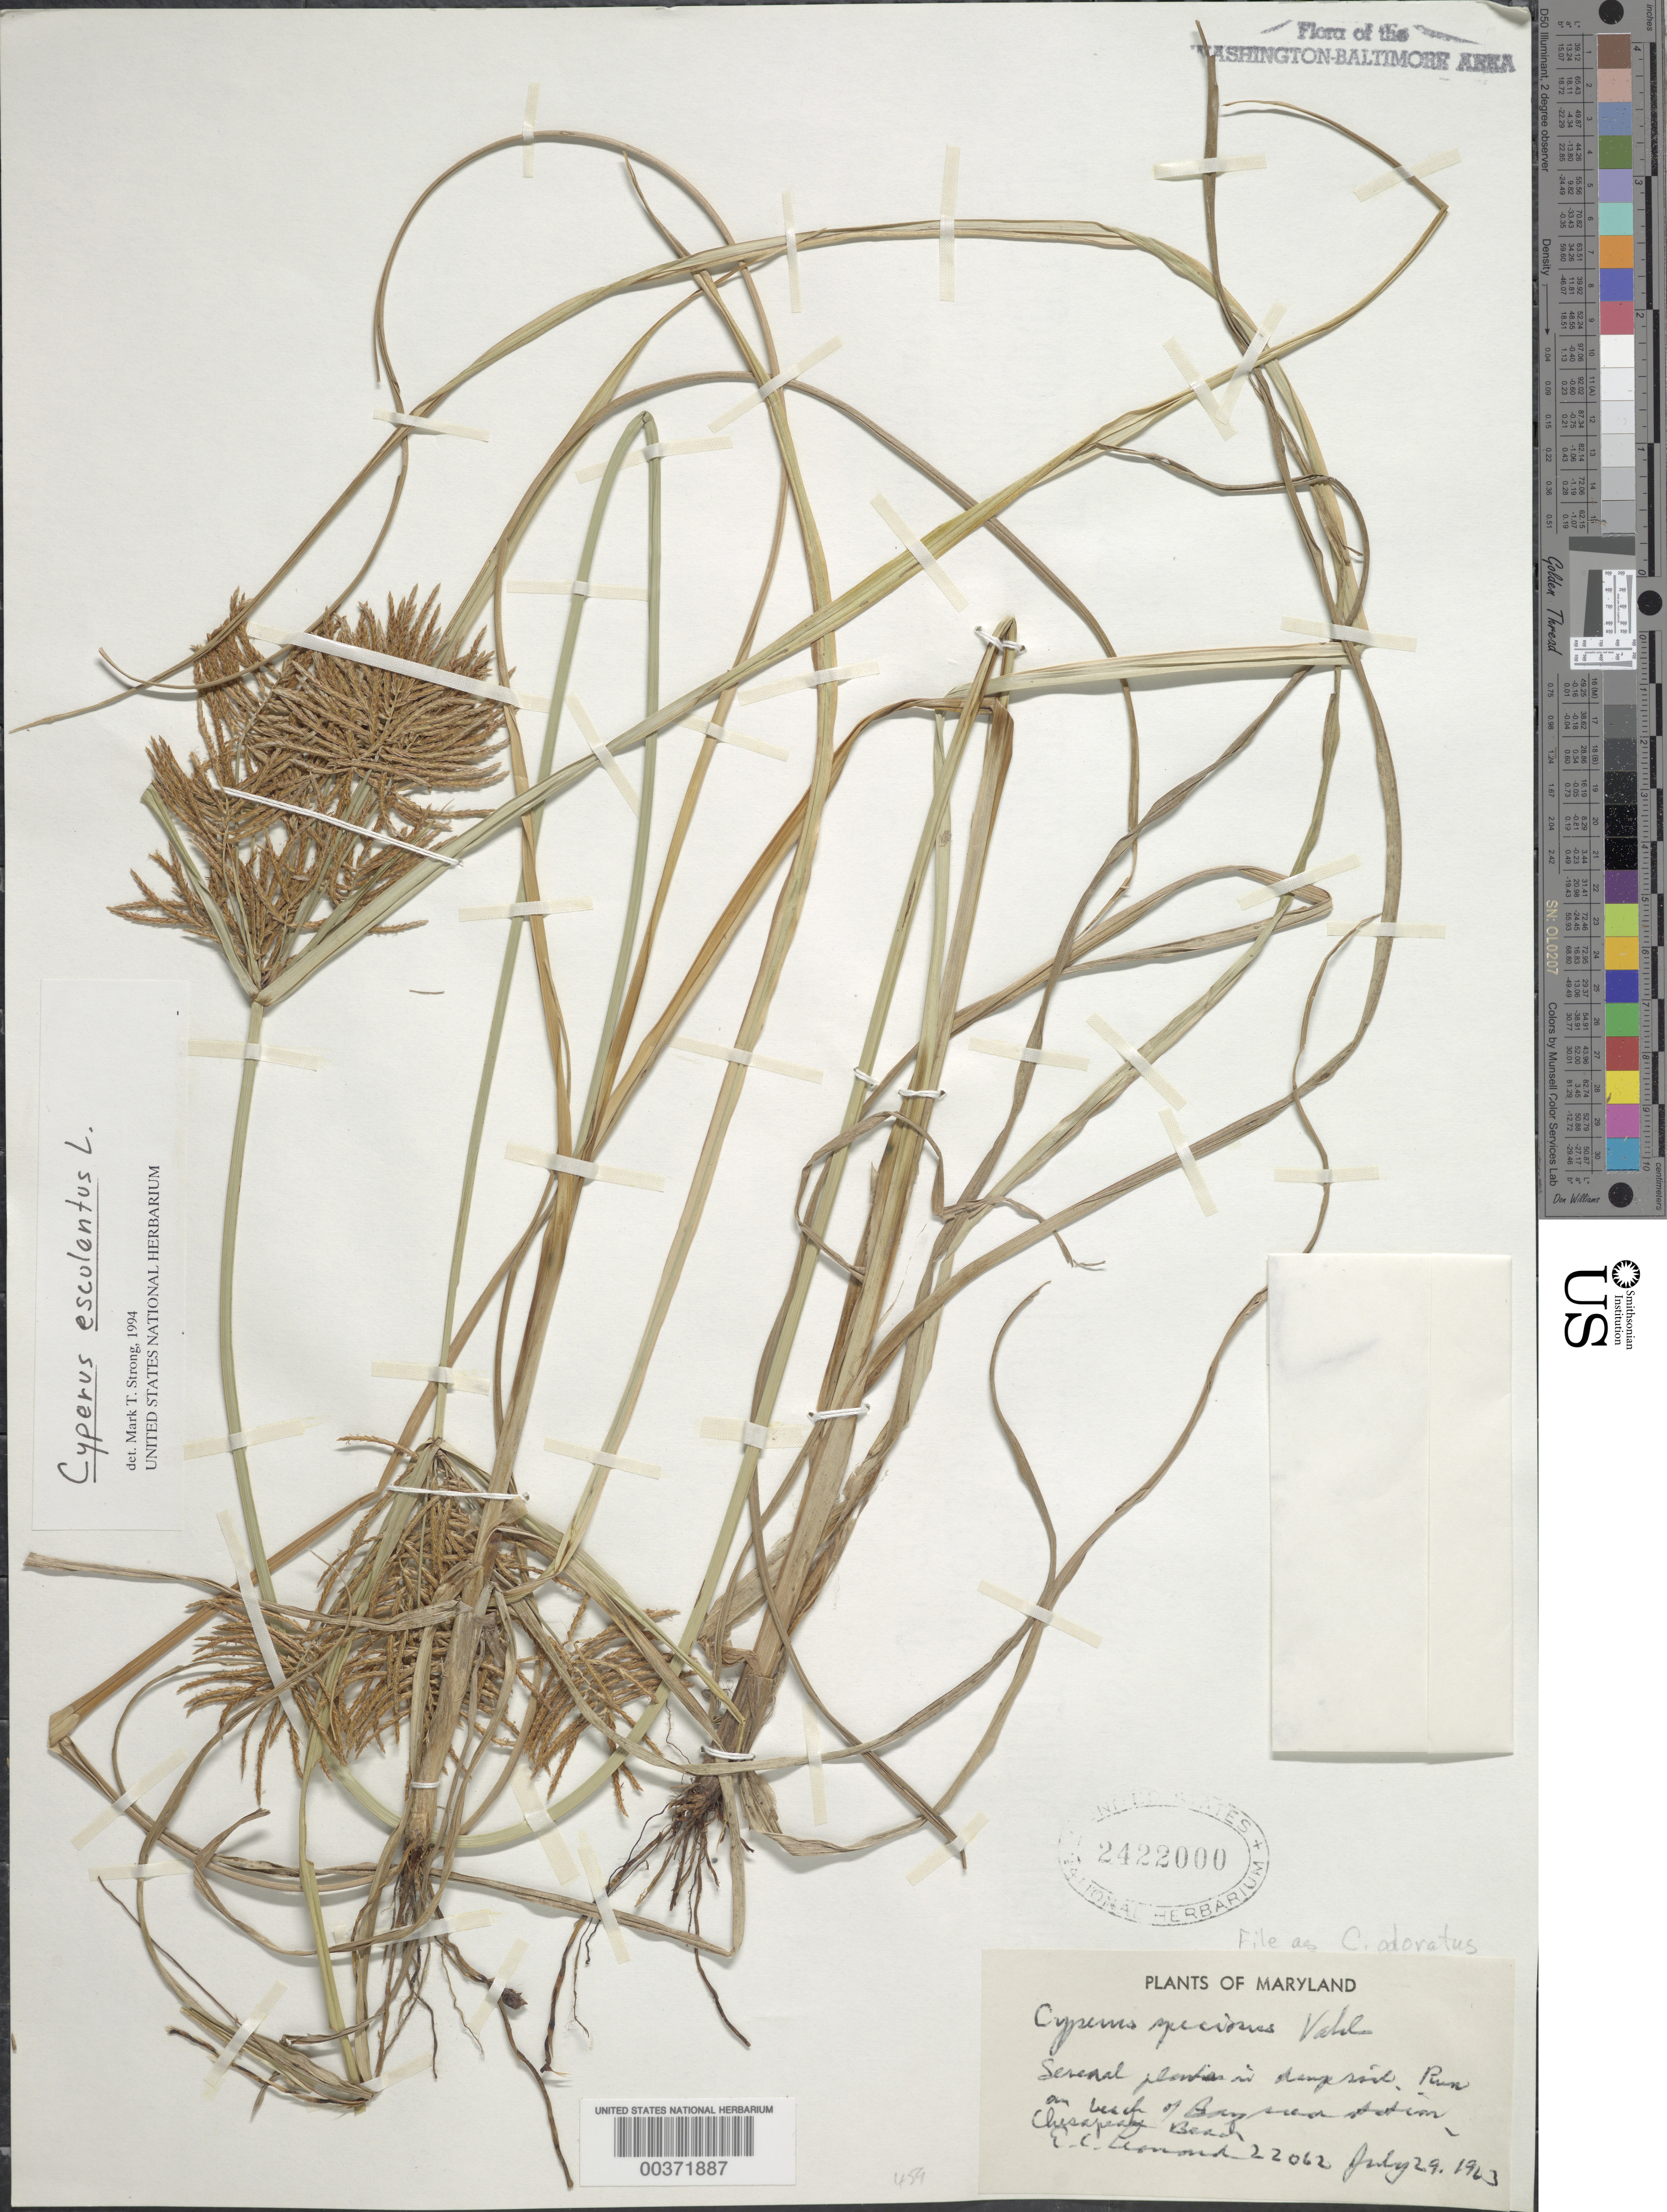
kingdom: Plantae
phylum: Tracheophyta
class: Liliopsida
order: Poales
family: Cyperaceae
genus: Cyperus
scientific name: Cyperus esculentus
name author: L.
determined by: Strong, M. T., (US), Smithsonian Institution - National Museum of Natural History (UNITED STATES)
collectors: E. C. Leonard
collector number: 22062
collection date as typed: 29 Jul 1963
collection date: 1963-07-29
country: United States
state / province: Maryland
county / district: Calvert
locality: Chesapeake Beach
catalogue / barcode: US 2422000